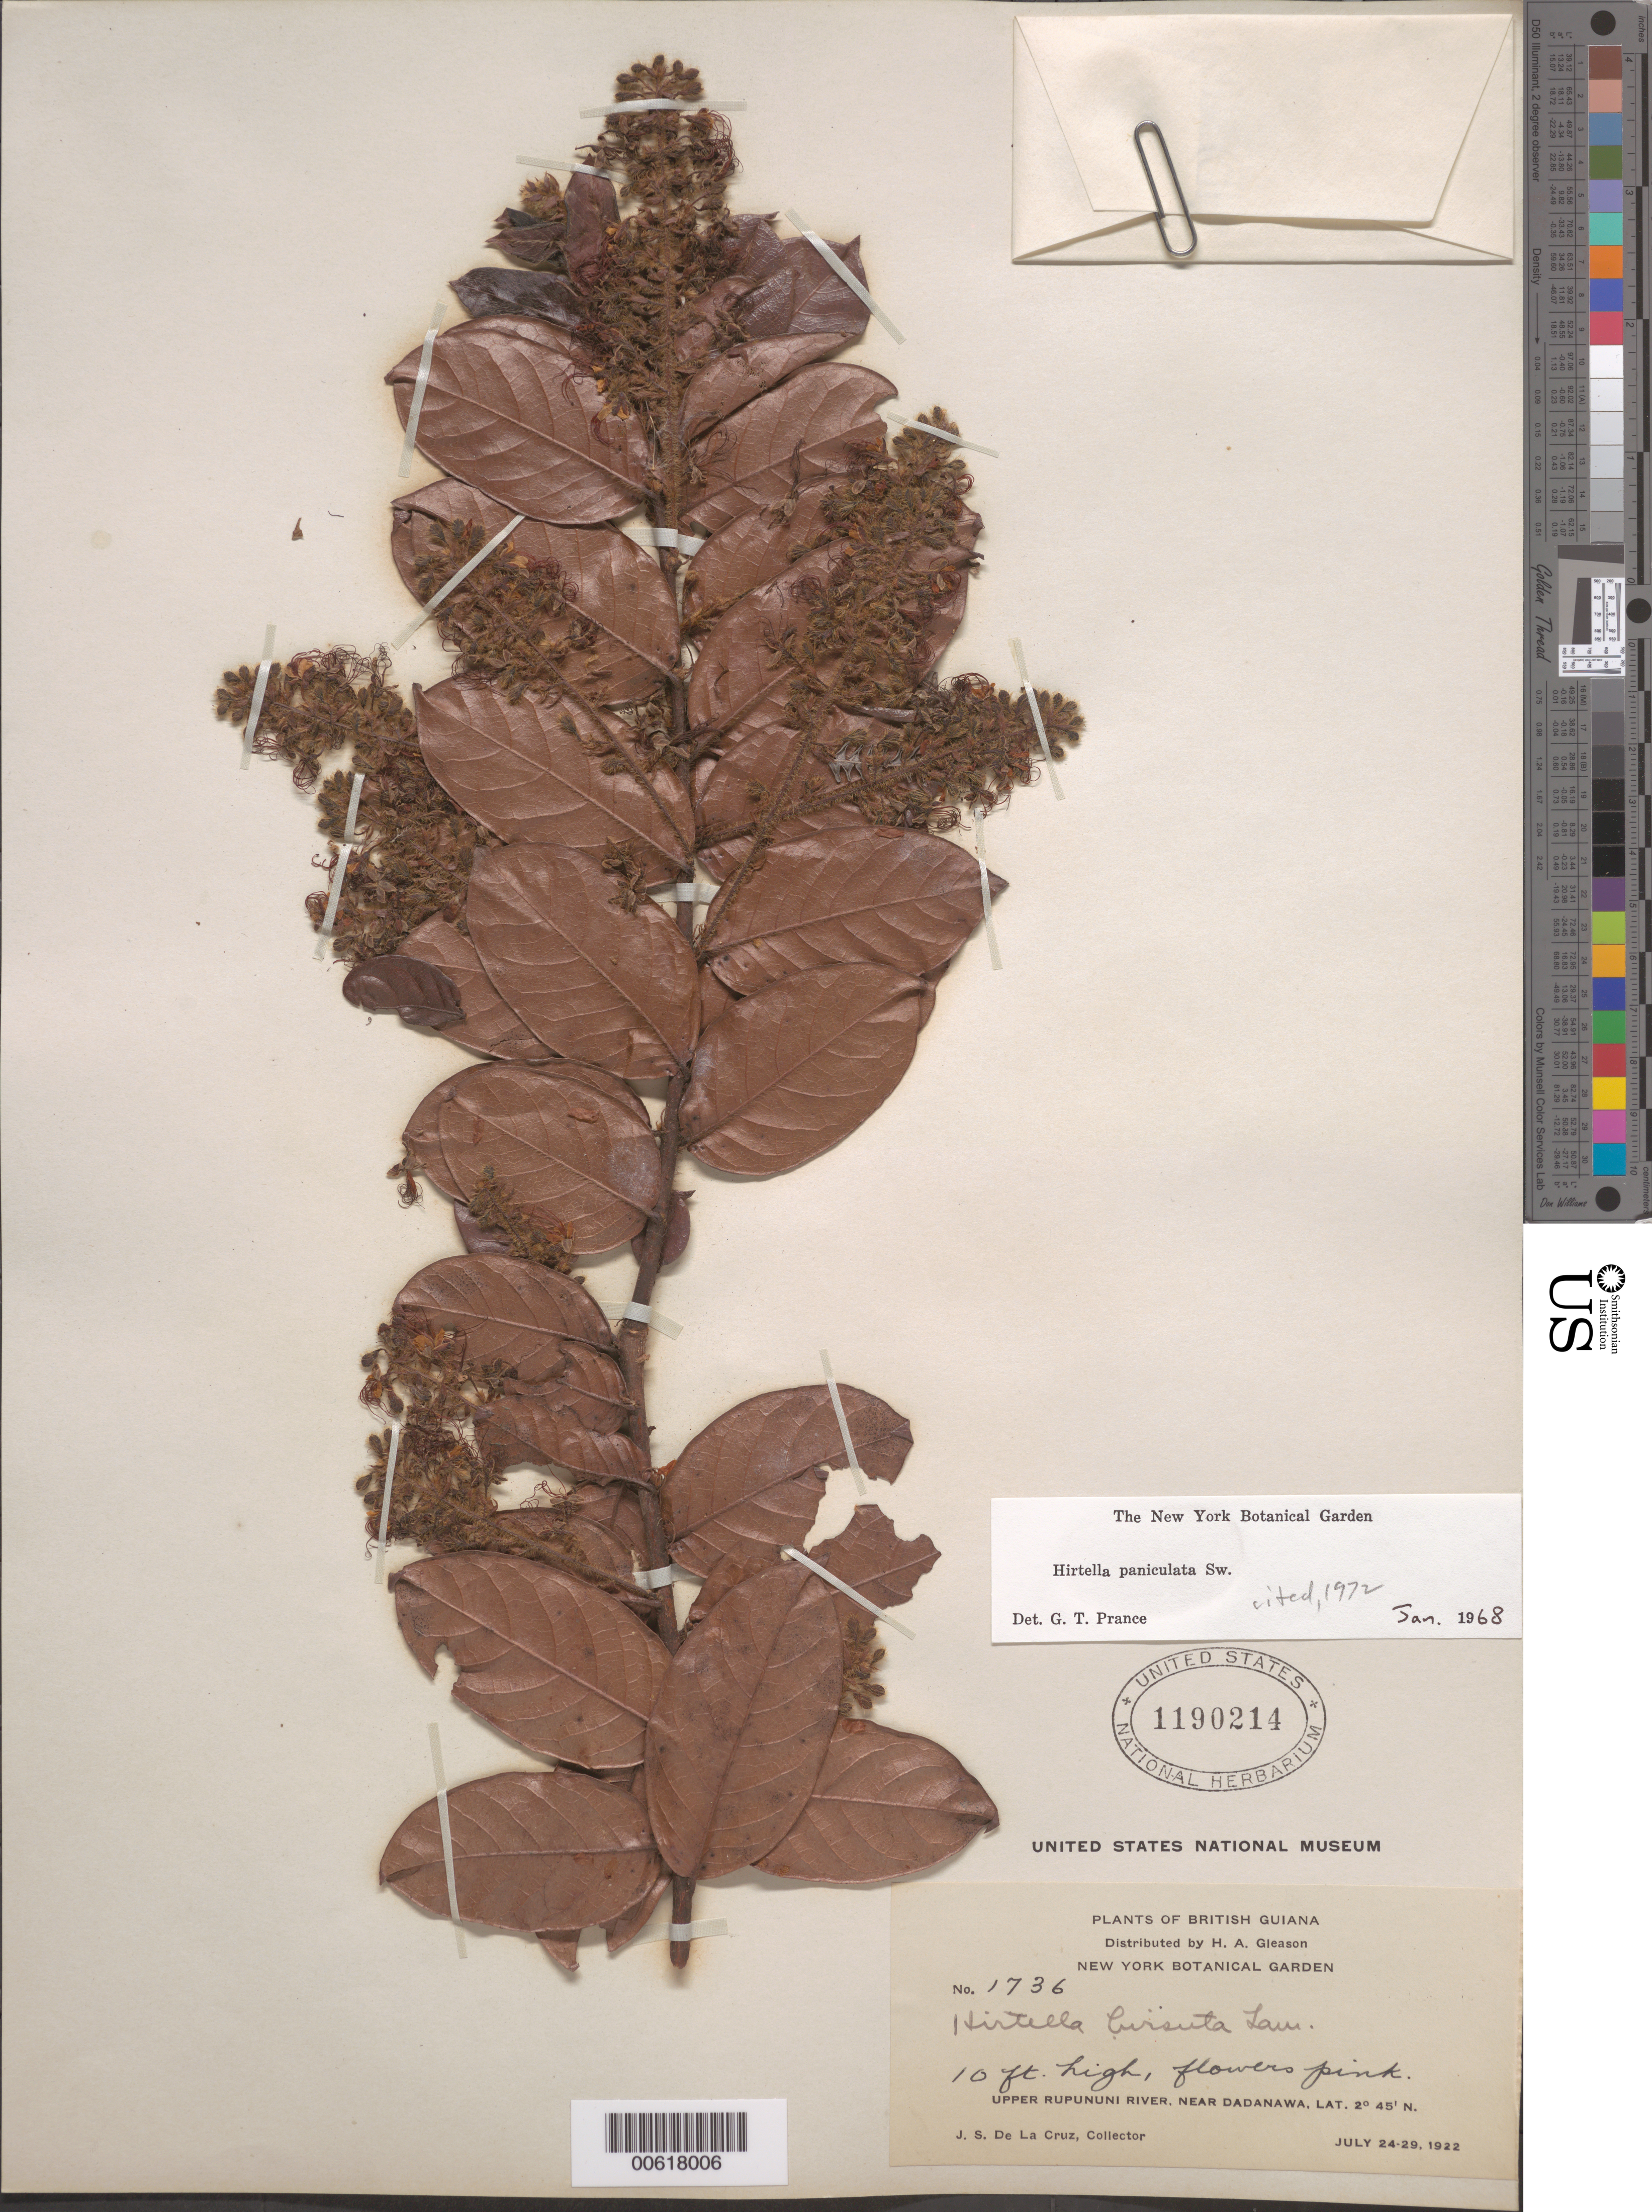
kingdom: Plantae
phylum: Tracheophyta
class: Magnoliopsida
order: Malpighiales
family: Chrysobalanaceae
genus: Hirtella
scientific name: Hirtella paniculata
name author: Sw.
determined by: Prance, G. T.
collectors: J. S. de la Cruz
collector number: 1736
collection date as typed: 24-Jul-22 to 29-Jul-22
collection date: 1922-07-24/1922-07-29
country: Guyana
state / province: U. Takutu-U. Essequibo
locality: Dadanawa, near, upper Rupununi R.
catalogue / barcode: US 1190214